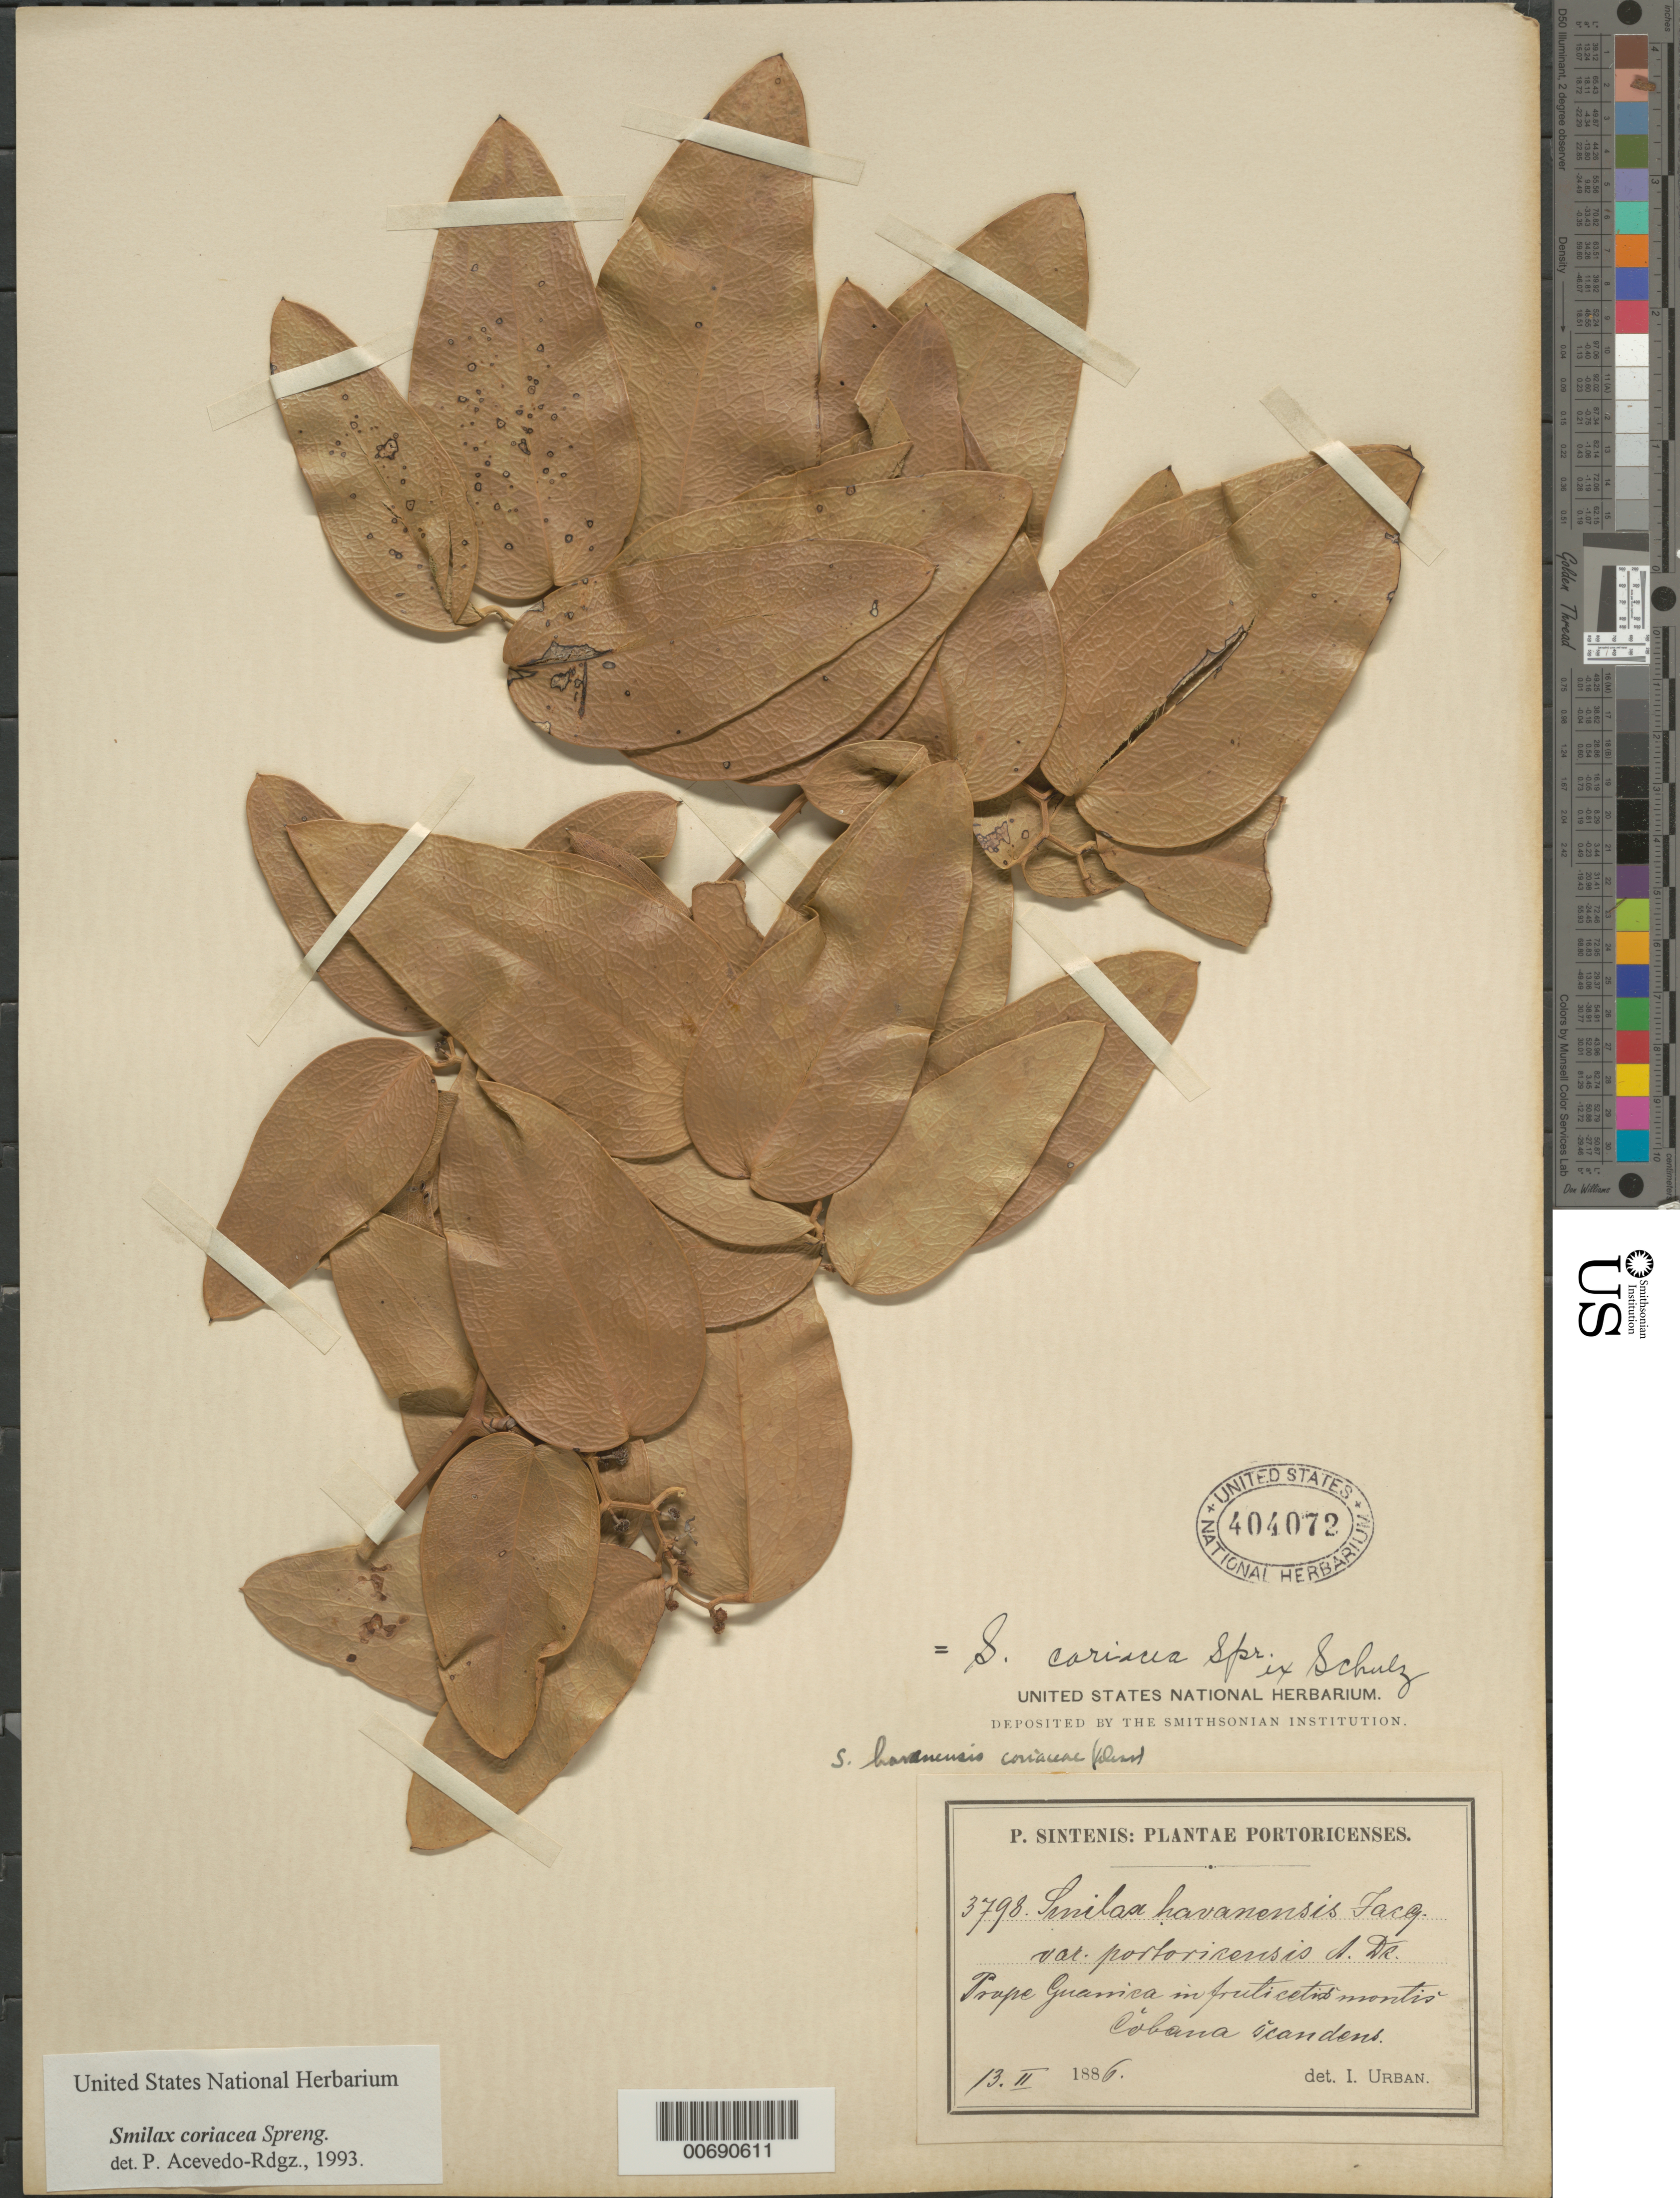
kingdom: Plantae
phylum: Tracheophyta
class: Liliopsida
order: Liliales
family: Smilacaceae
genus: Smilax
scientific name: Smilax coriacea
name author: Spreng.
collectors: P. Sintenis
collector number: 3798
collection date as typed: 13 Feb 1886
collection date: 1886-02-13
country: Puerto Rico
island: Greater Antilles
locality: Prope Guanica.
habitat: in fruticetis montis Cobana scandens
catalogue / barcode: US 404072